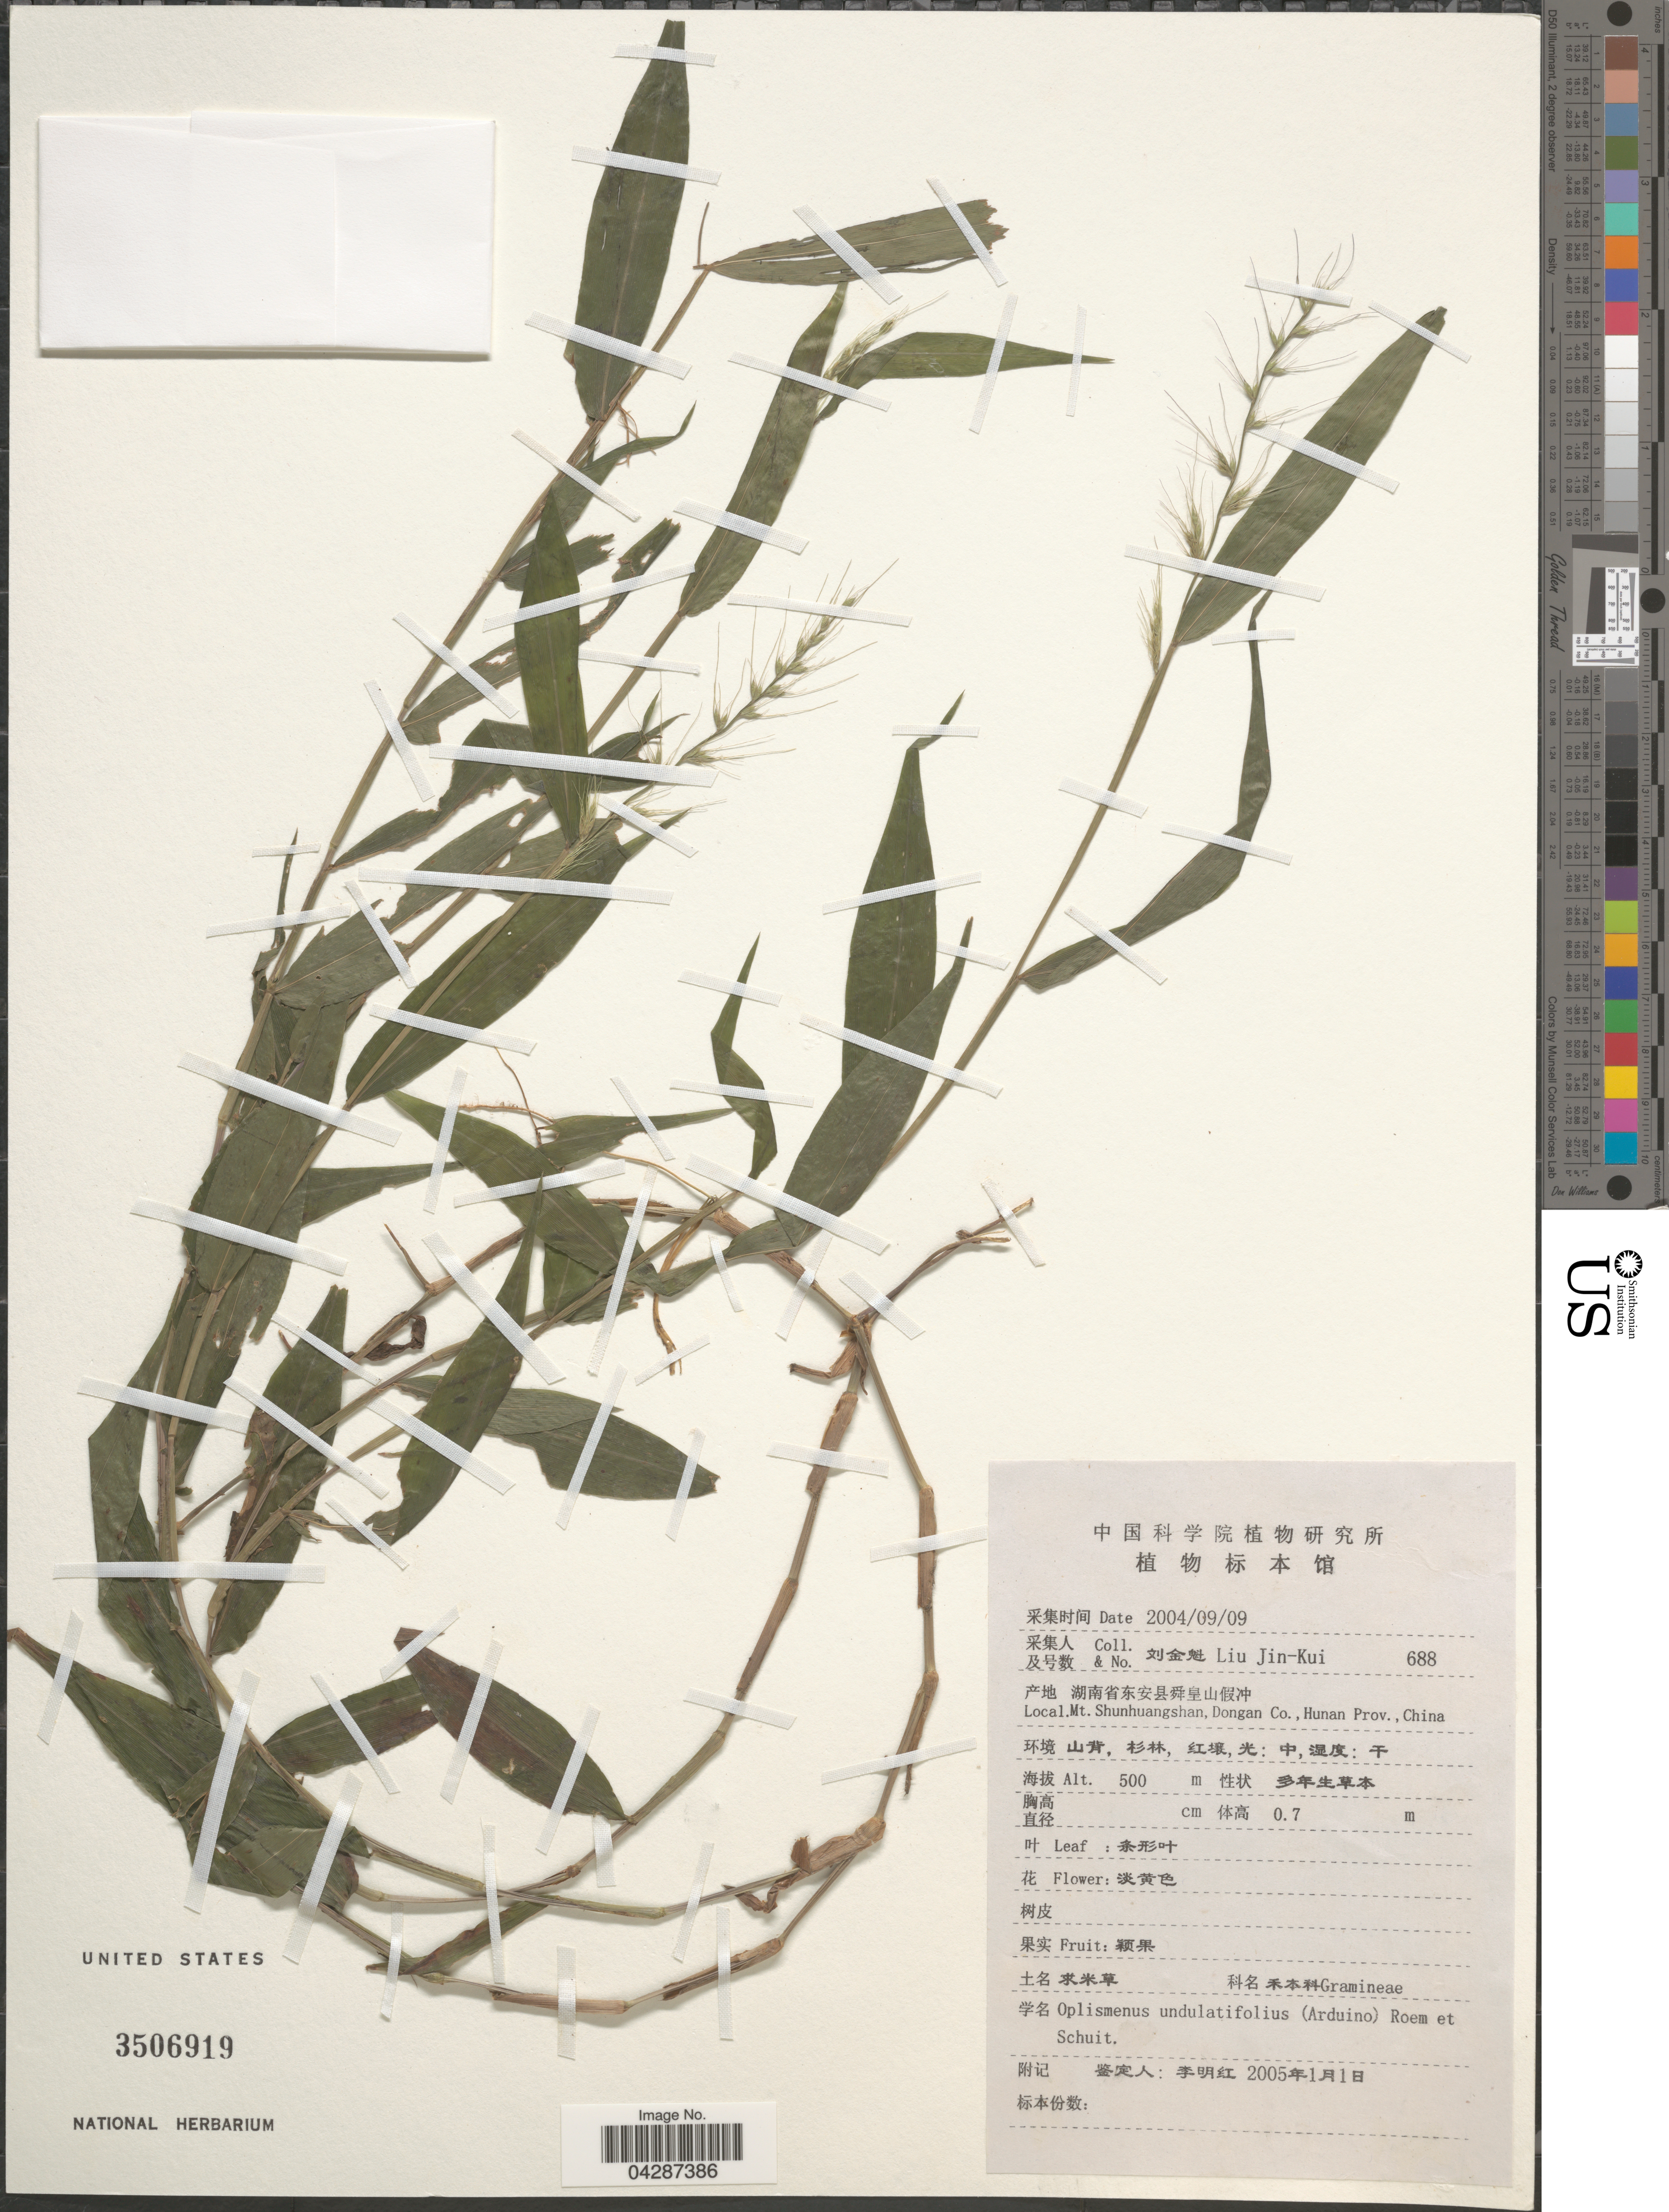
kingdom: Plantae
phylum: Tracheophyta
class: Liliopsida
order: Poales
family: Poaceae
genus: Oplismenus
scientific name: Oplismenus undulatifolius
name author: (Ard.) P. Beauv.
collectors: Liu Jin-Kui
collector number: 688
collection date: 2004-09-09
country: China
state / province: Hunan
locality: X. Mt. Shunhuangshan, Dongan Co.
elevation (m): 500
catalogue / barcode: US 3506919